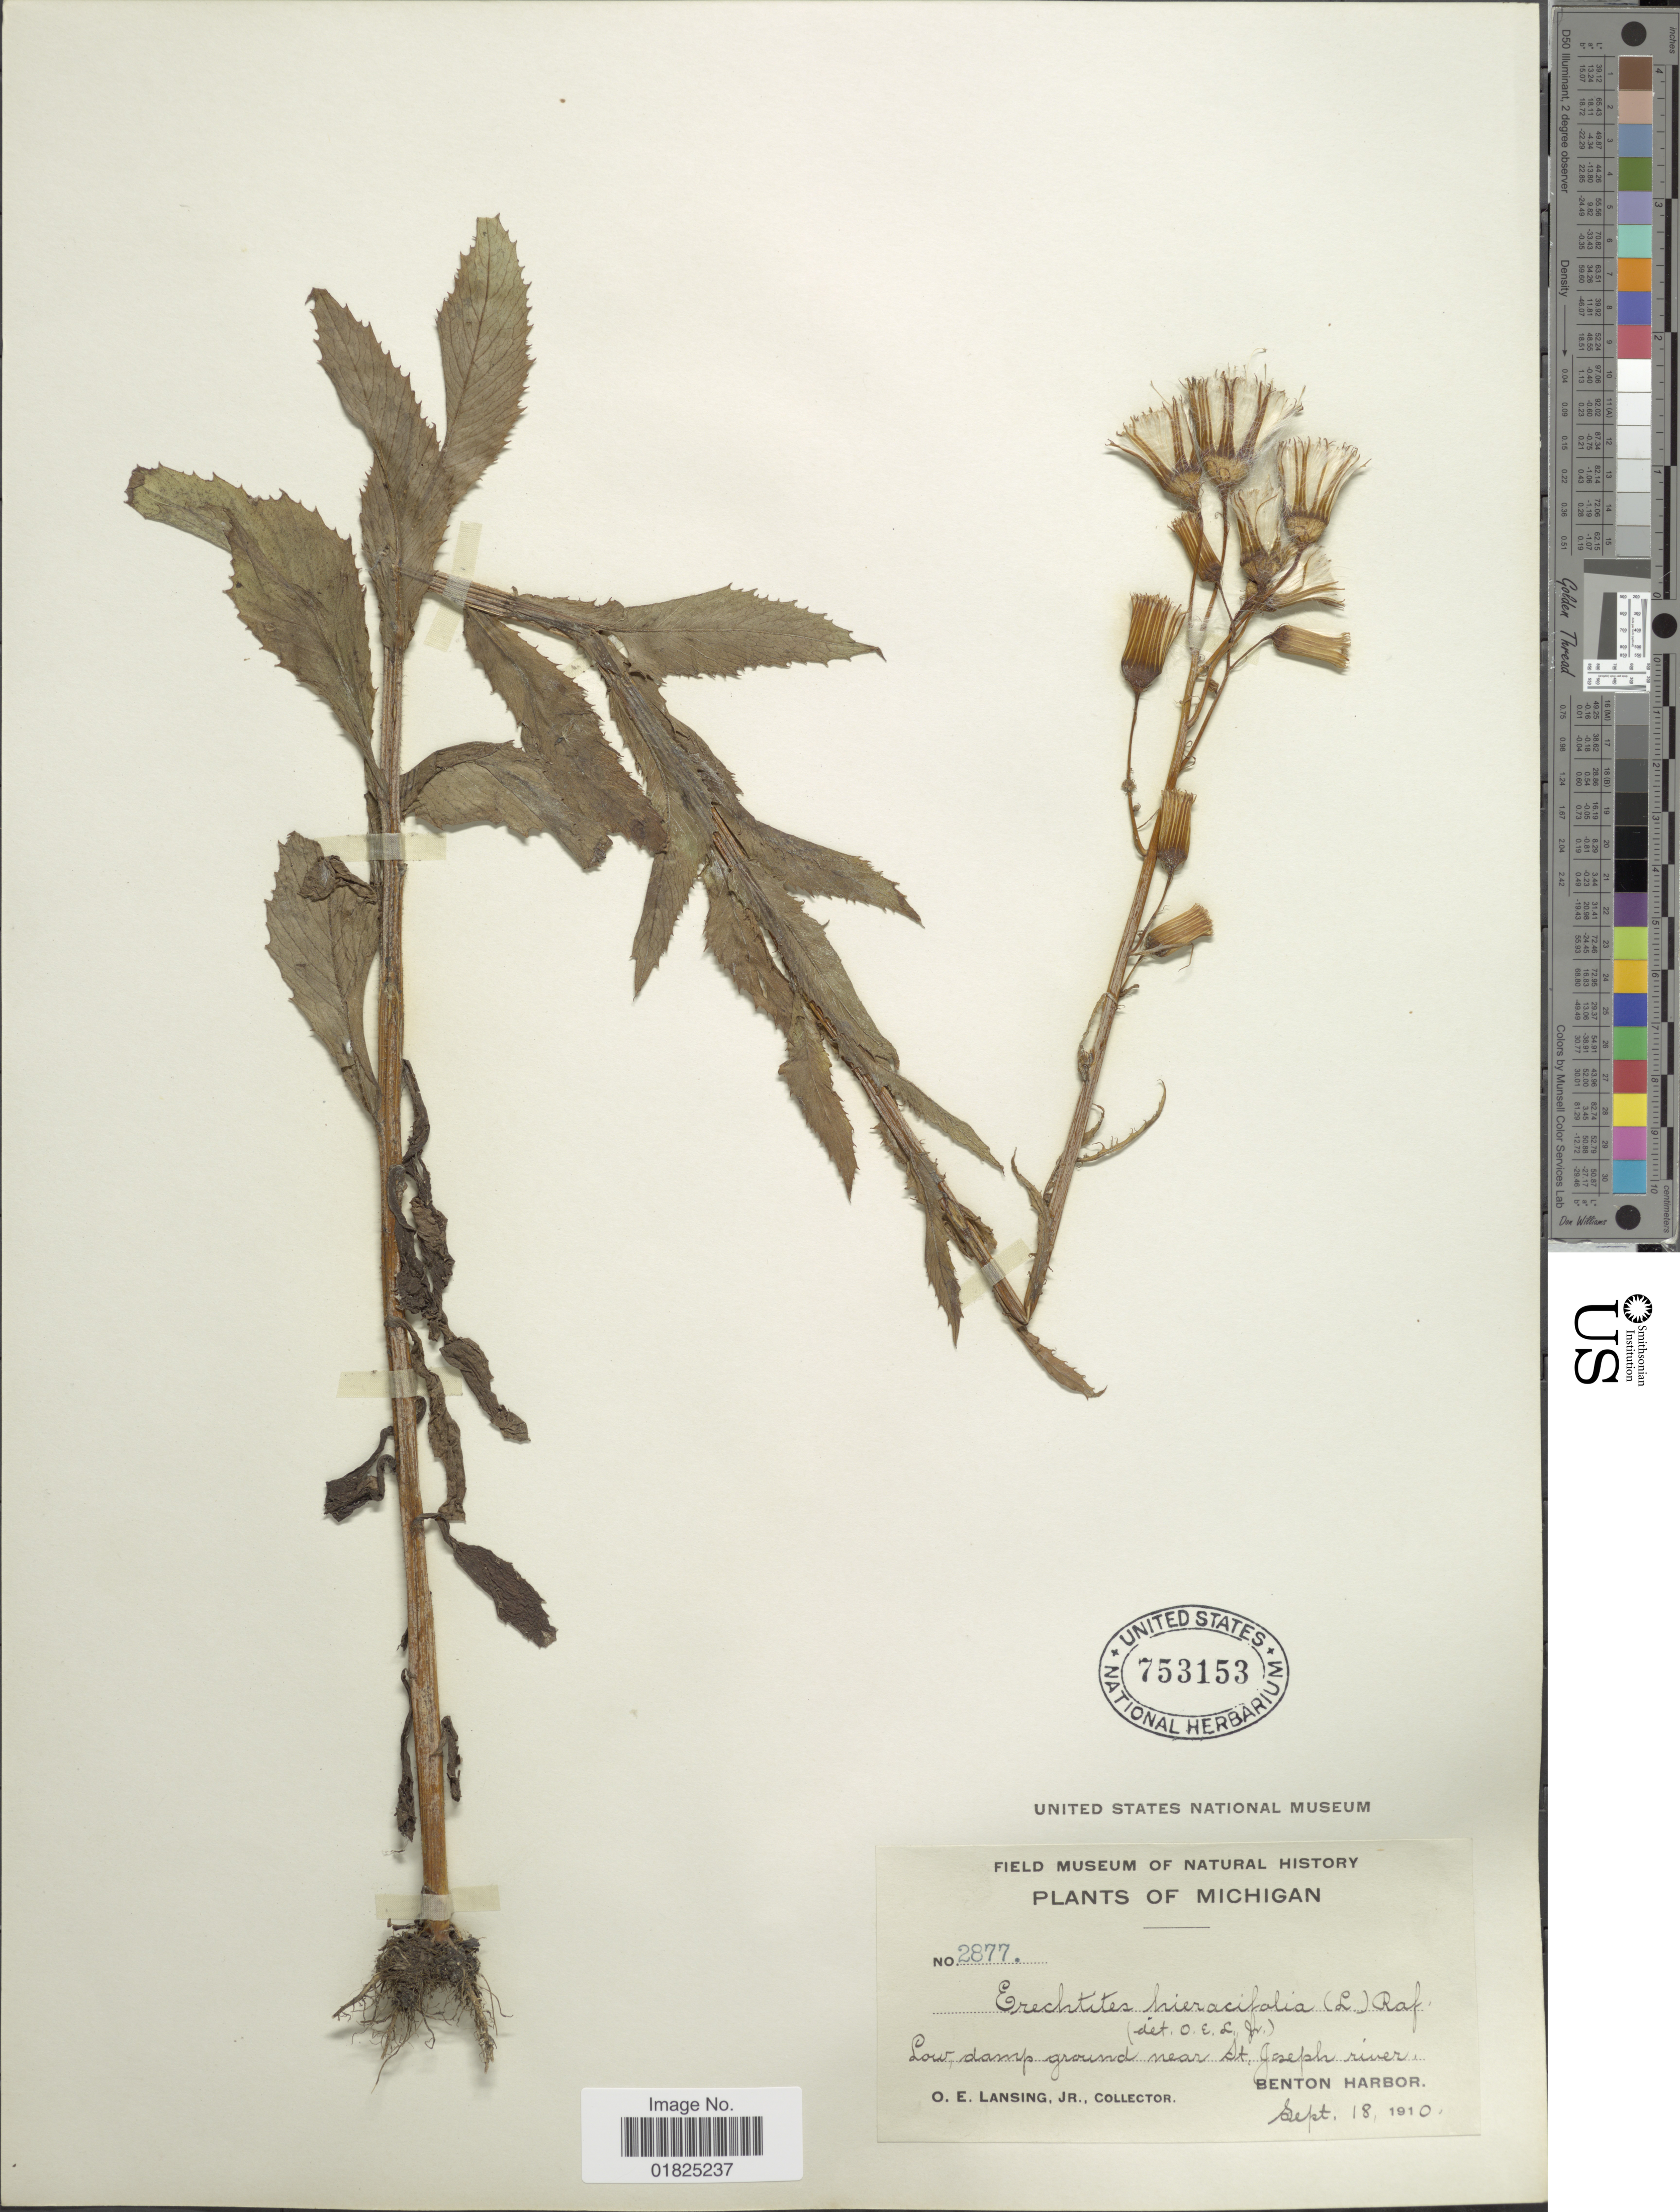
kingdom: Plantae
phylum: Tracheophyta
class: Magnoliopsida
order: Asterales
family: Asteraceae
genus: Erechtites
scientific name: Erechtites hieraciifolius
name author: (L.) Raf. ex DC.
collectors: O. Lansing Jr.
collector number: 2877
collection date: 1910-09-18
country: United States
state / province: Michigan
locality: Near St. Joseph river. Benton Harbor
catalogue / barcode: US 753153